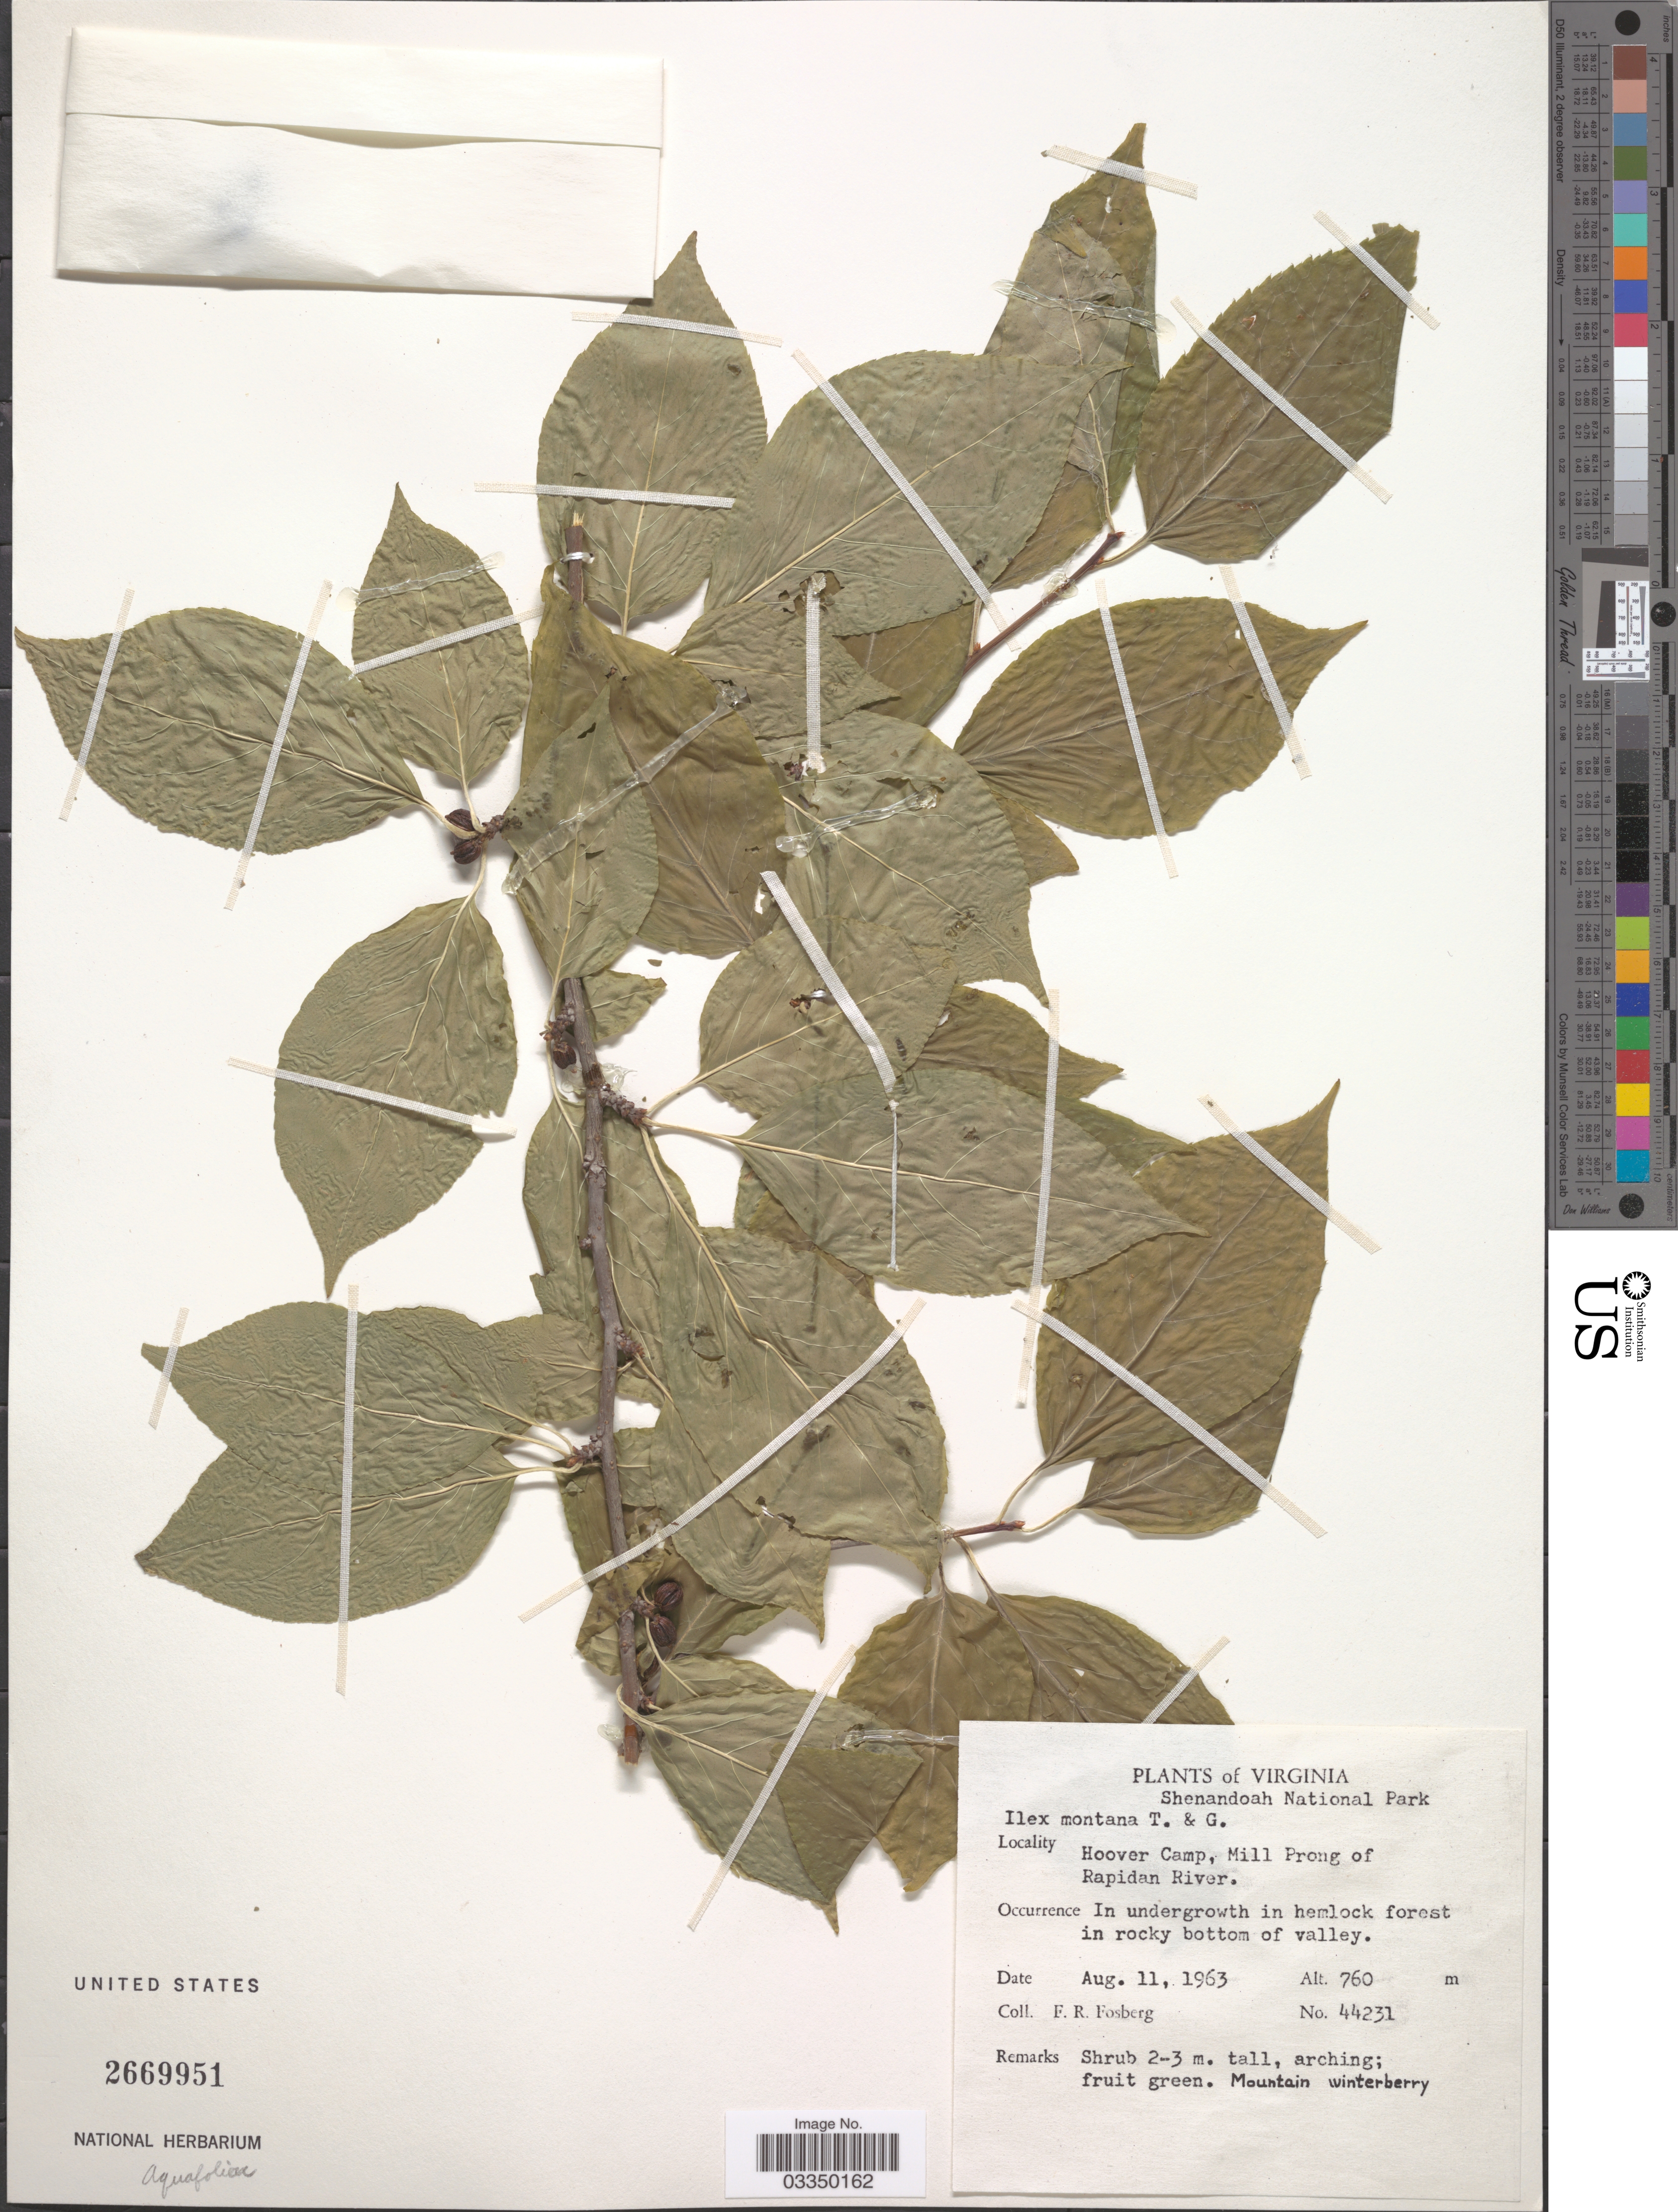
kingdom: Plantae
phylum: Tracheophyta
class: Magnoliopsida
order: Aquifoliales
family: Aquifoliaceae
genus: Ilex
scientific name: Ilex montana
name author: Torr. & A. Gray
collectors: F. R. Fosberg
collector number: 44231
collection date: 1963-08-11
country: United States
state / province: Virginia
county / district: Madison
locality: Shenandoah National Park. Hoover Camp, Mill Prong of Rapidan River. In undergrowth in hemlock forest in rocky bottom of valley.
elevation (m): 760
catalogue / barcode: US 2669951